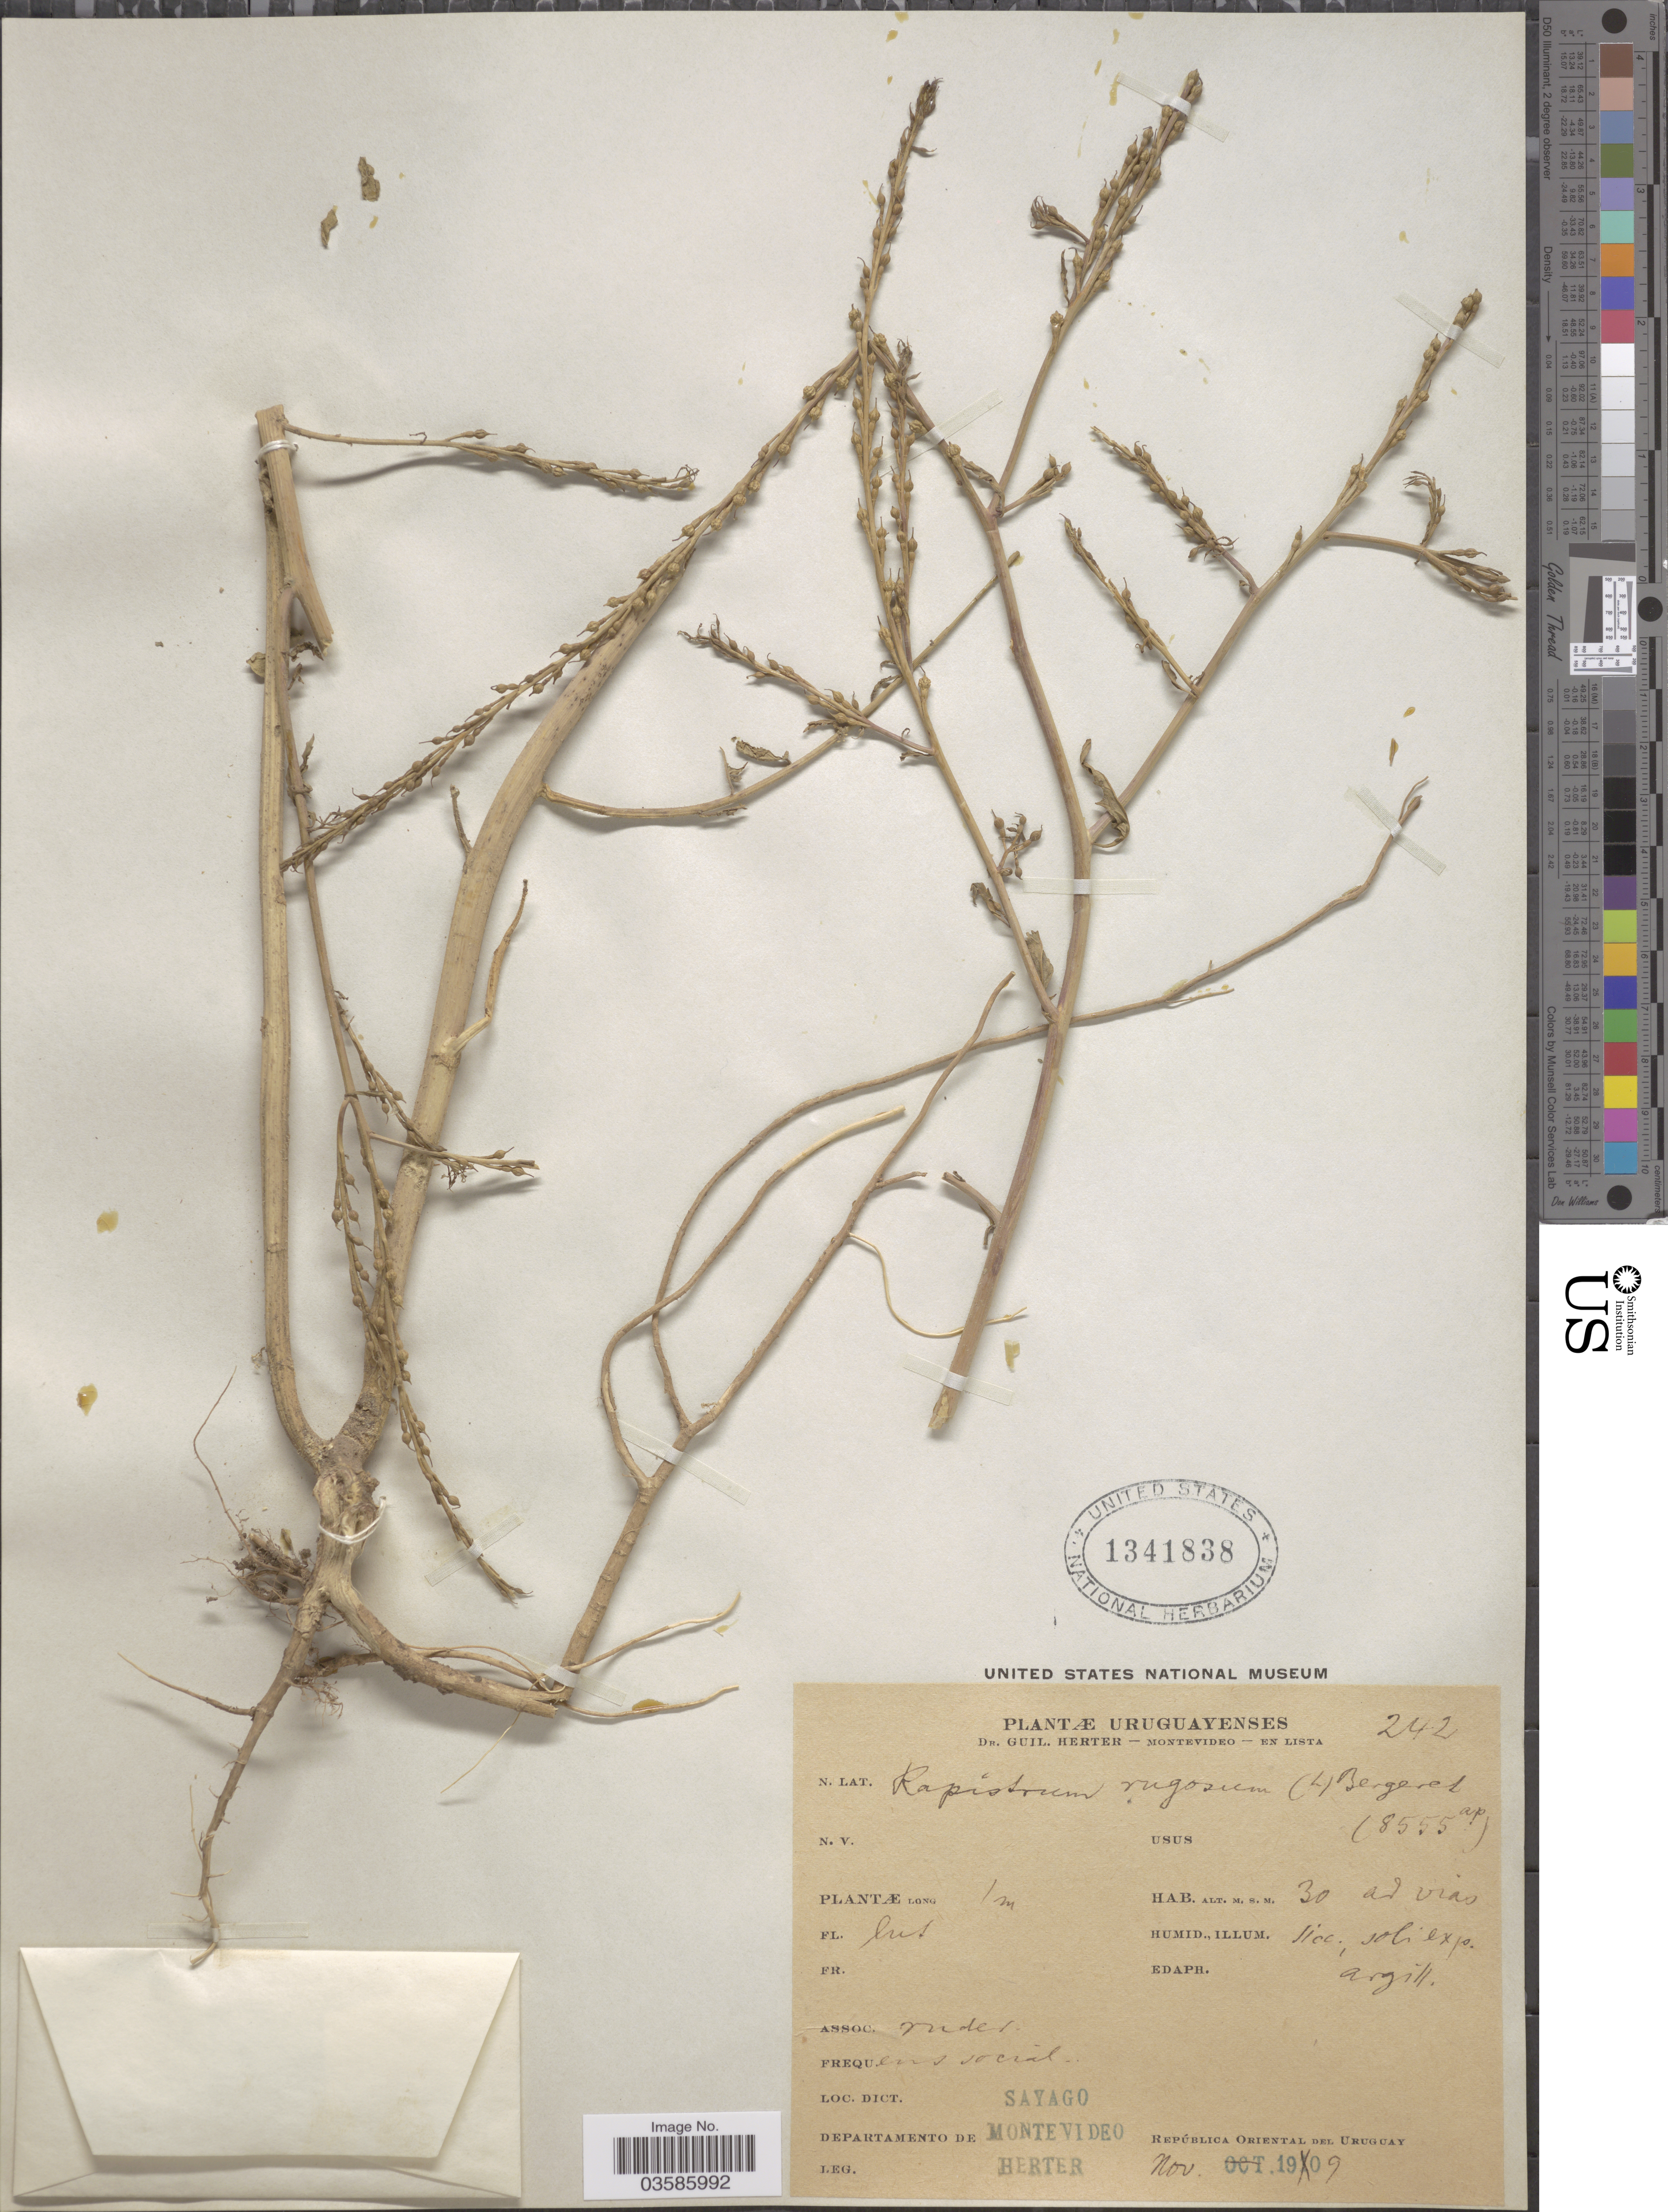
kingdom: Plantae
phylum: Tracheophyta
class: Magnoliopsida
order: Brassicales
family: Brassicaceae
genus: Rapistrum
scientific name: Rapistrum rugosum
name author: (L.) All.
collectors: G. Herter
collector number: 242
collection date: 1909-11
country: Uruguay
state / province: Montevideo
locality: Sayago. Departamento de Montevideo.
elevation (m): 30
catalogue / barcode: US 1341838